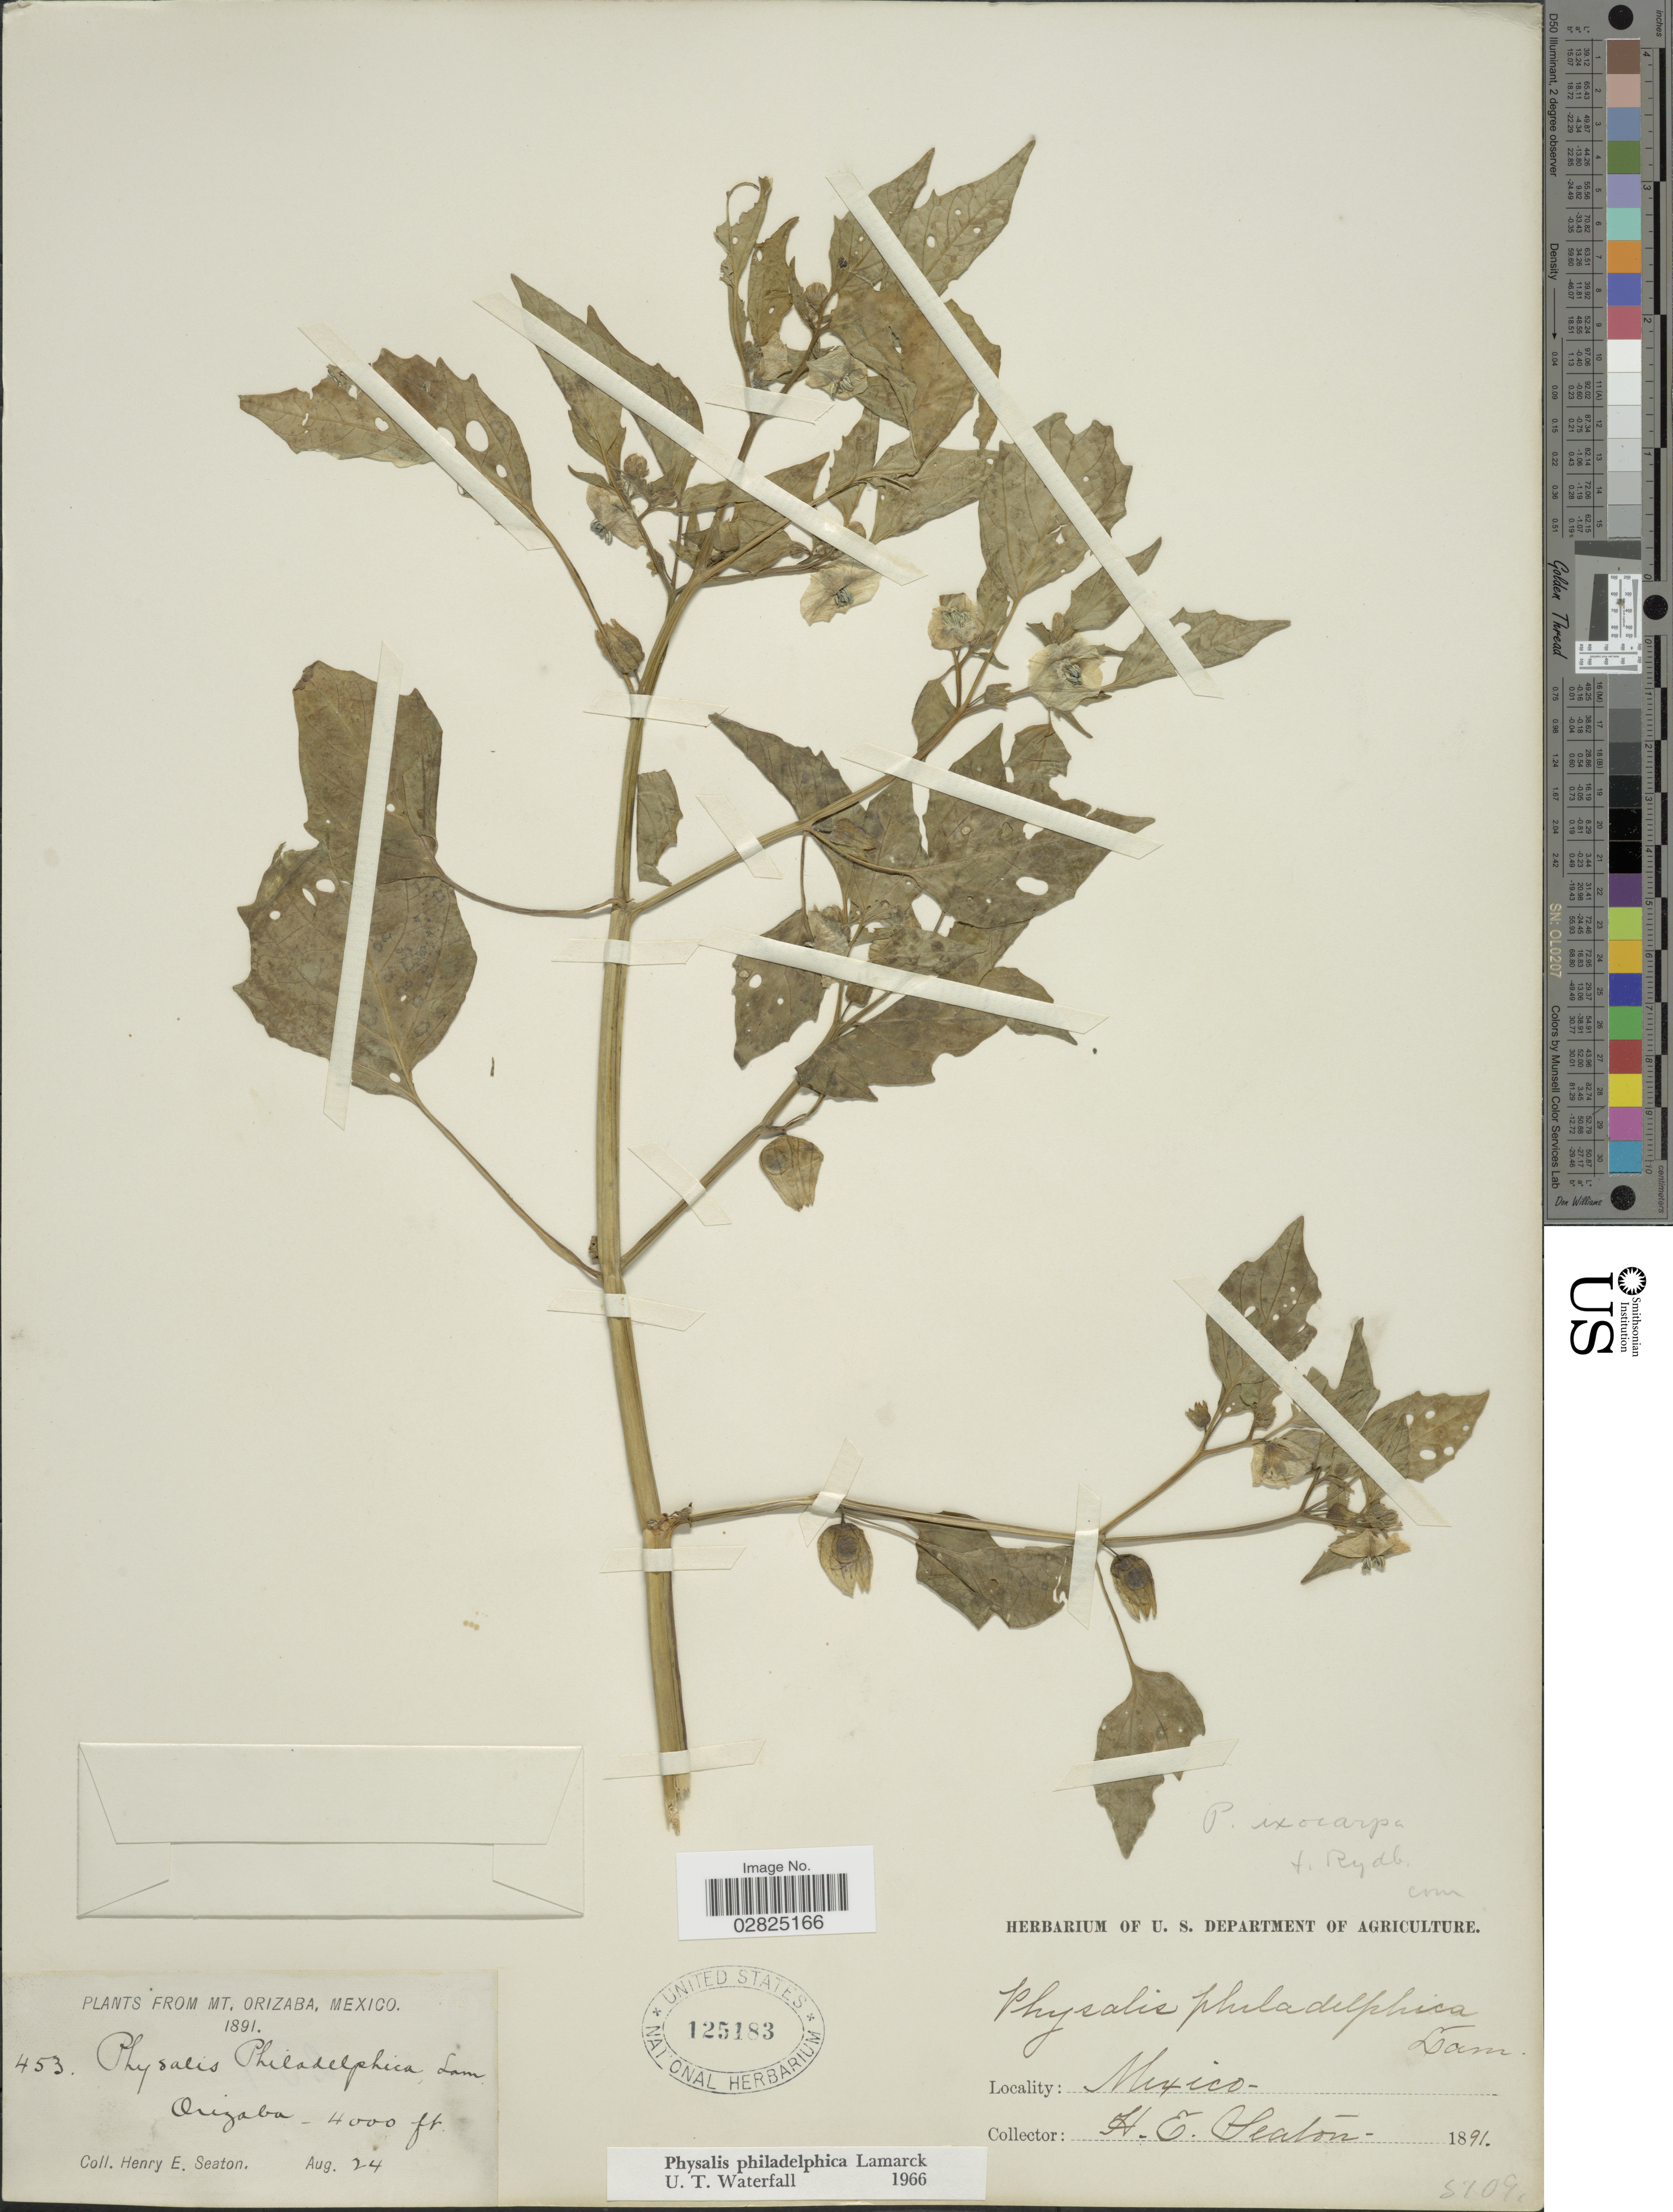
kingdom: Plantae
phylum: Tracheophyta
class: Magnoliopsida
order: Solanales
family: Solanaceae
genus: Physalis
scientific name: Physalis philadelphica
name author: Lam.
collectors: H. E. Seaton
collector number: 453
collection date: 1891-08-24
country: Mexico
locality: Mt. Orizaba, Orizaba.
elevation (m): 1219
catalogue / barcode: US 125183